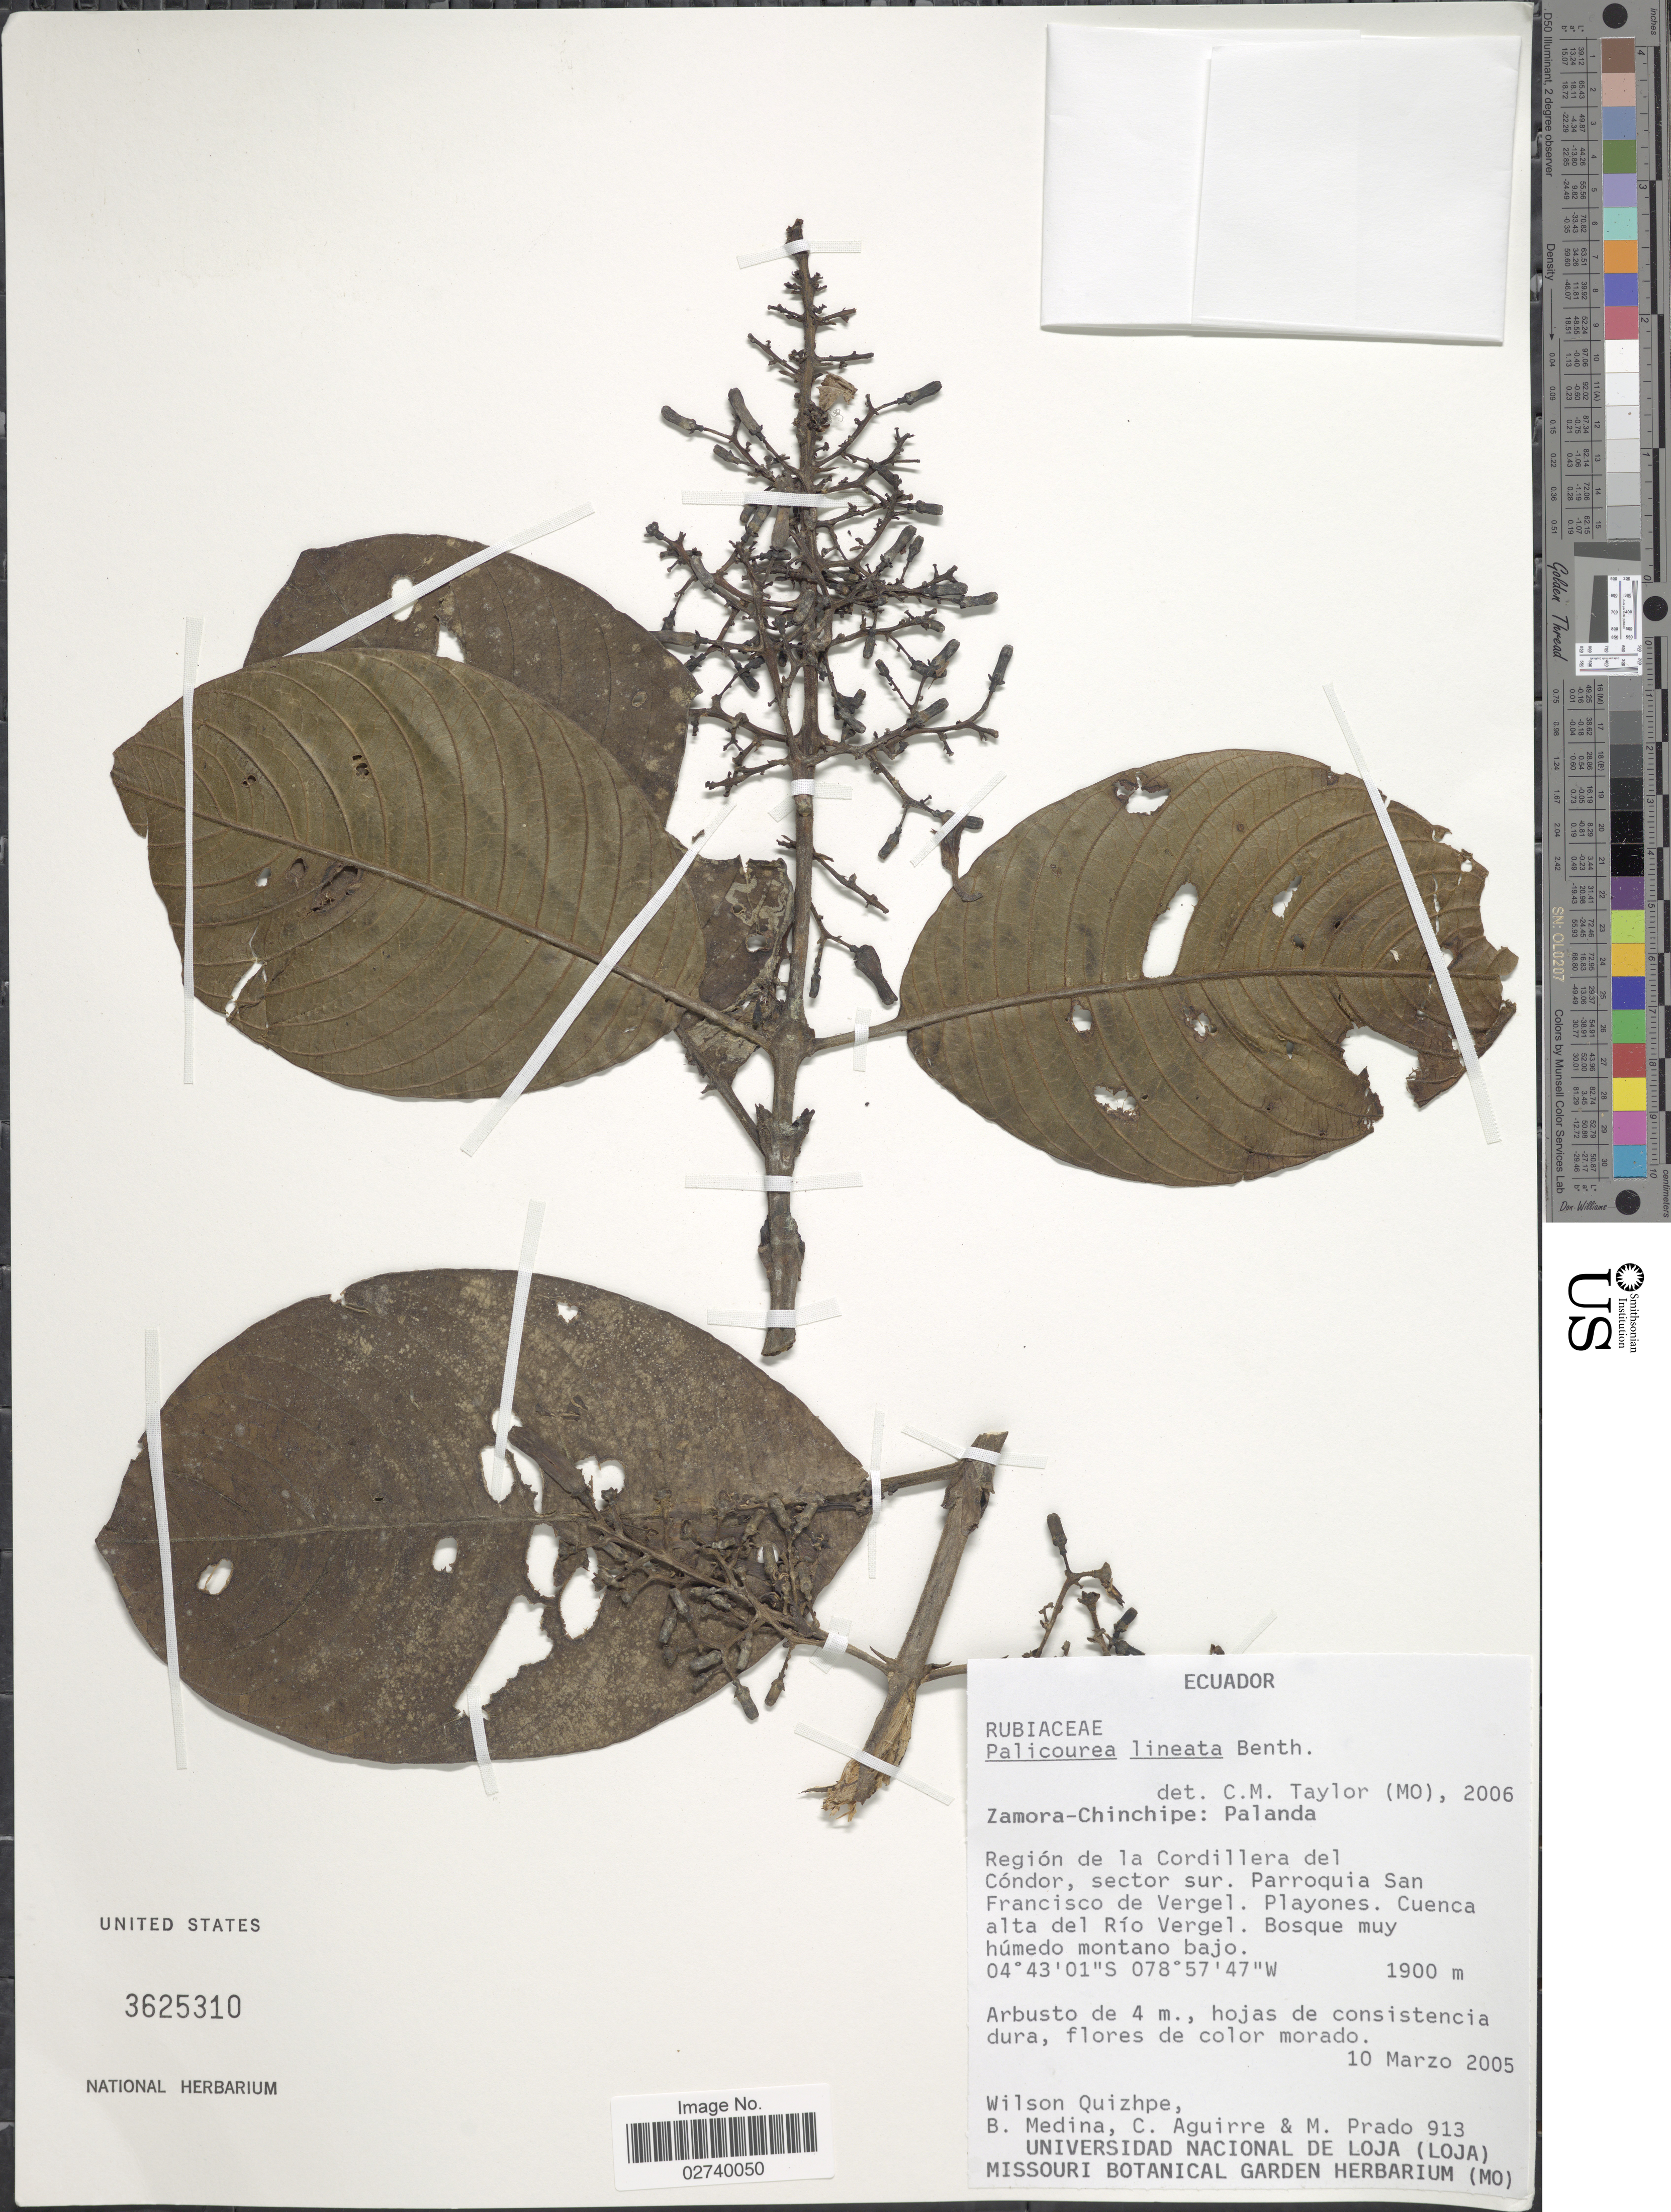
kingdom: Plantae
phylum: Tracheophyta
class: Magnoliopsida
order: Gentianales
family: Rubiaceae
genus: Palicourea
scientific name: Palicourea lineata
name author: Benth.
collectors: W. Quizhpe, B. Medina, C. Aguirre & M. Prado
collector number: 913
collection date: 2005-03-10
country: Ecuador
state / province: Zamora-Chinchipe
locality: Palanda. Región de la Cordillera del Cóndor, sector sur. Parroquia San Francisco de Vergel. Playones. Cuenca alta del Río Vergel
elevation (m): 1900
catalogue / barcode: US 3625310